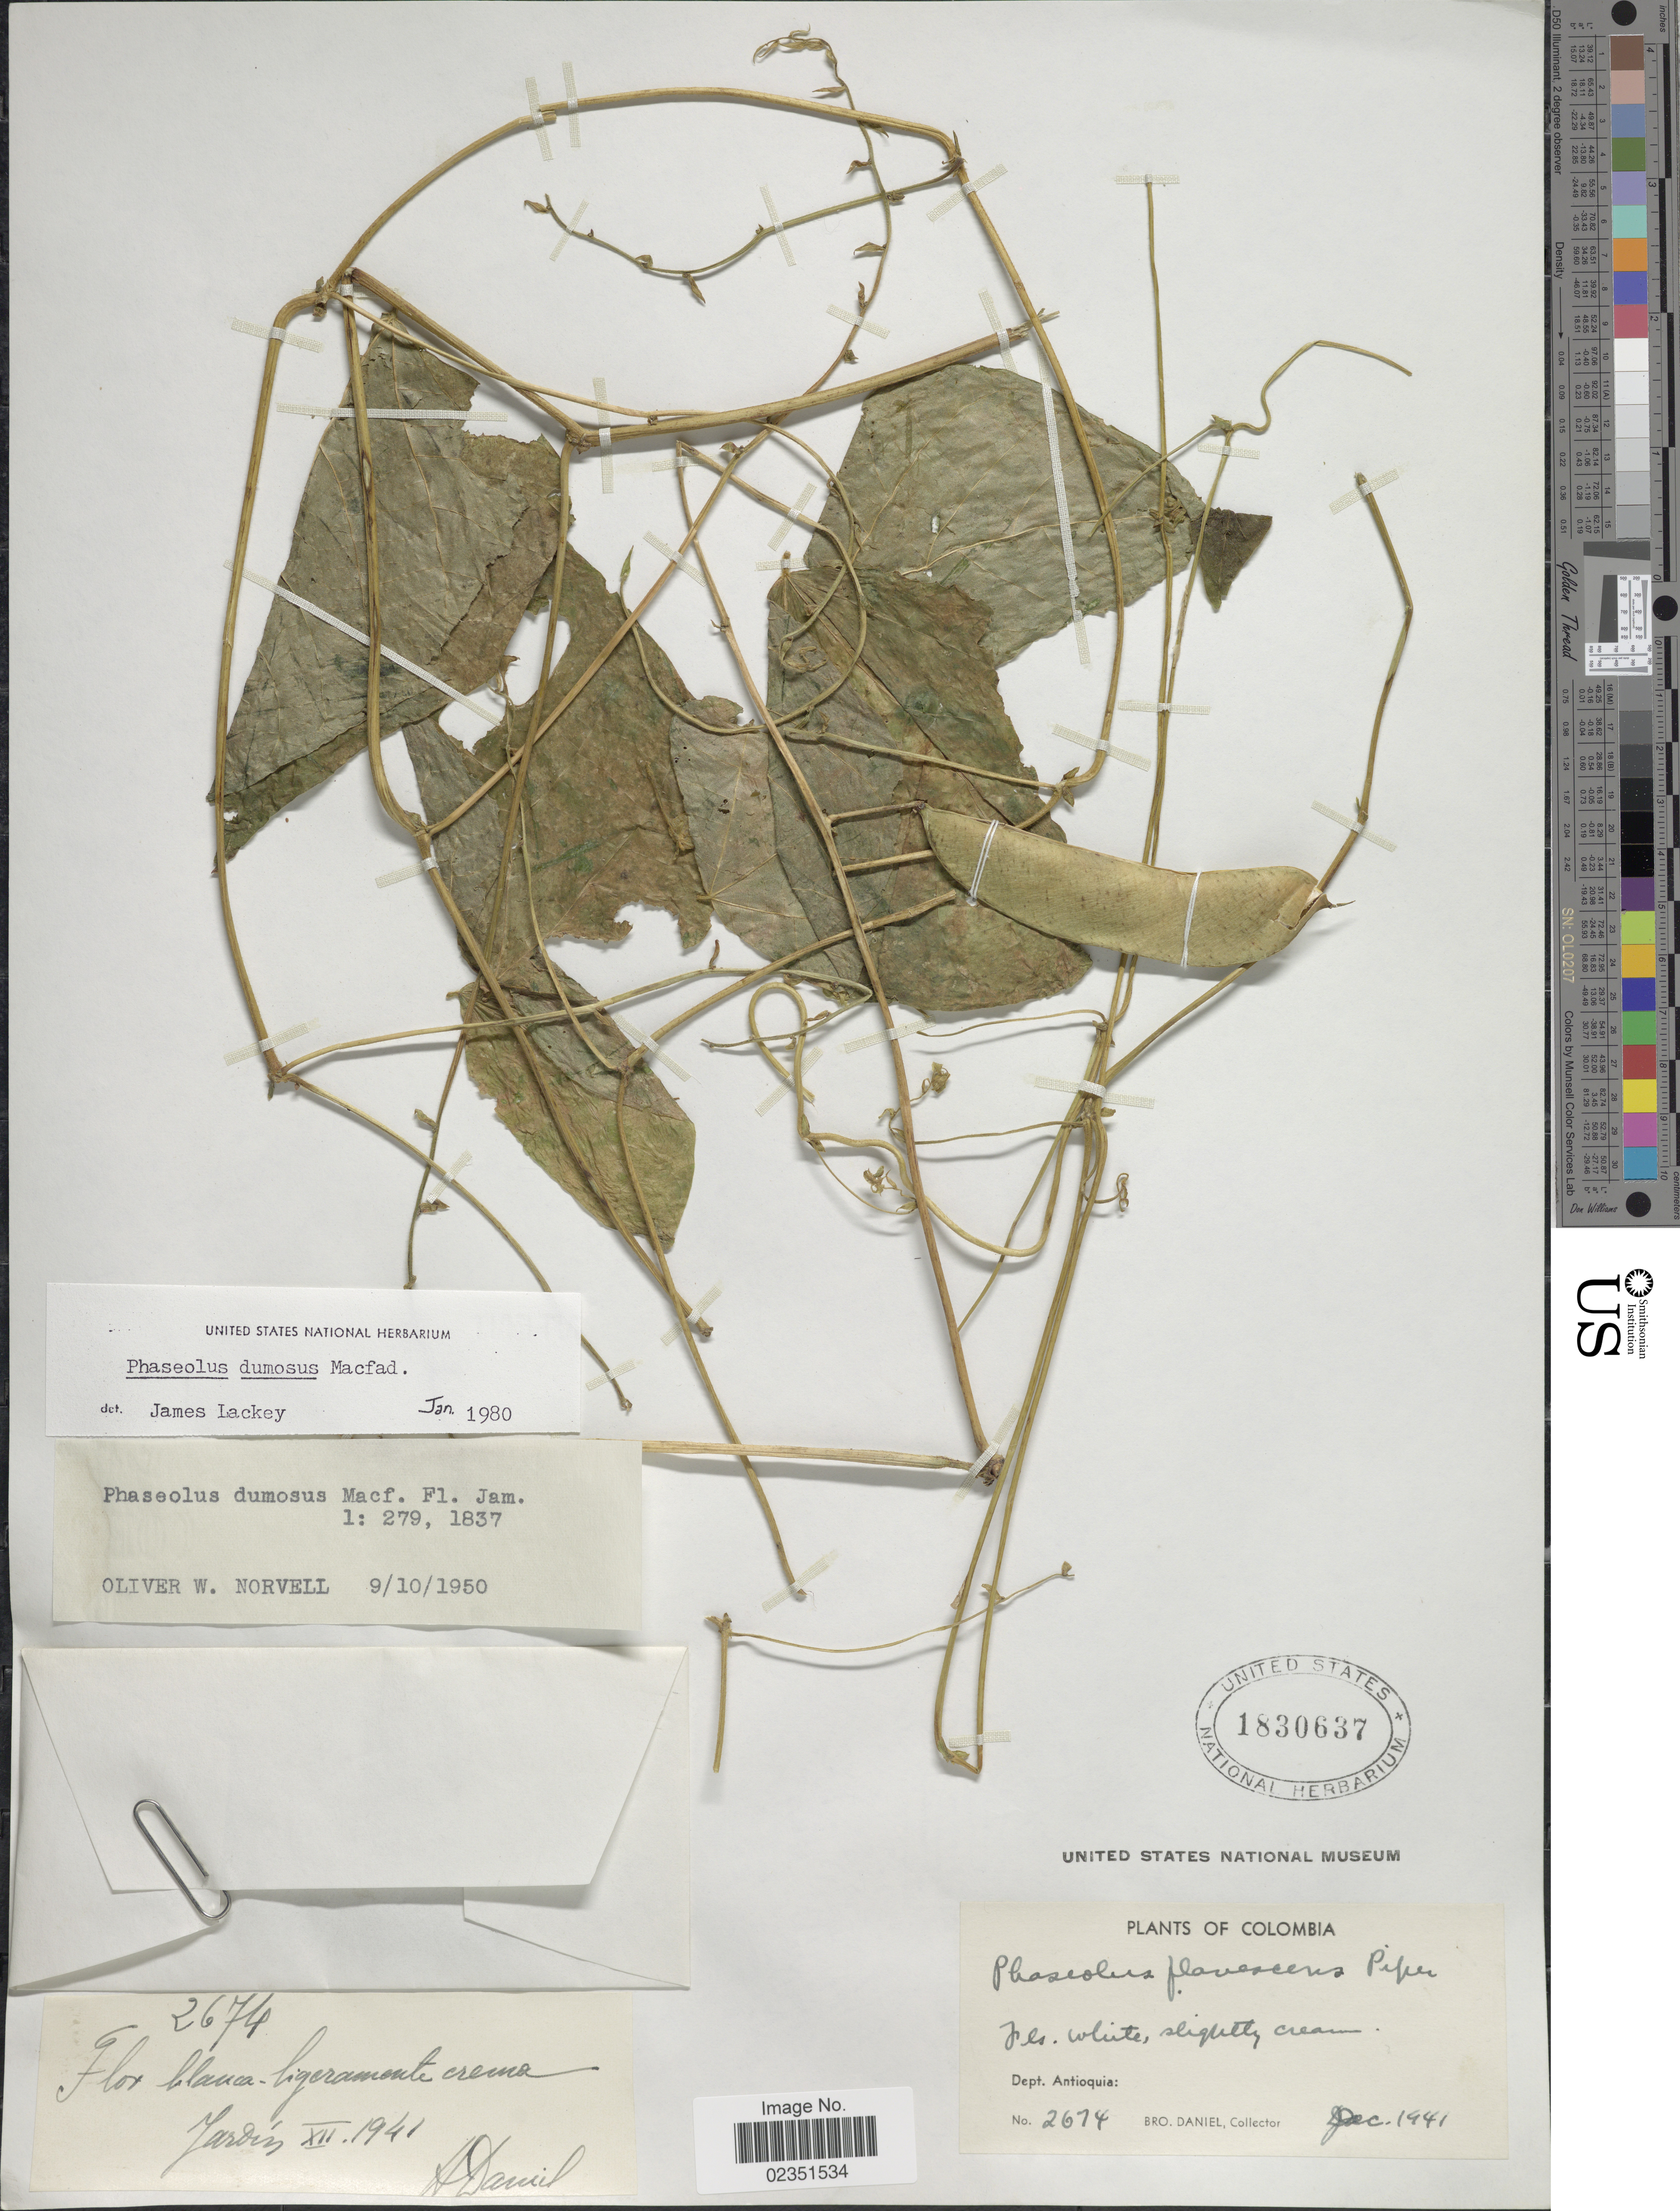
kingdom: Plantae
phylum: Tracheophyta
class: Magnoliopsida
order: Fabales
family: Fabaceae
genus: Phaseolus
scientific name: Phaseolus dumosus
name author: Macfad.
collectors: Bro. Daniel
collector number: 2674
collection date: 1941-12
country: Colombia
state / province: Antioquia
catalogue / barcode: US 1830637